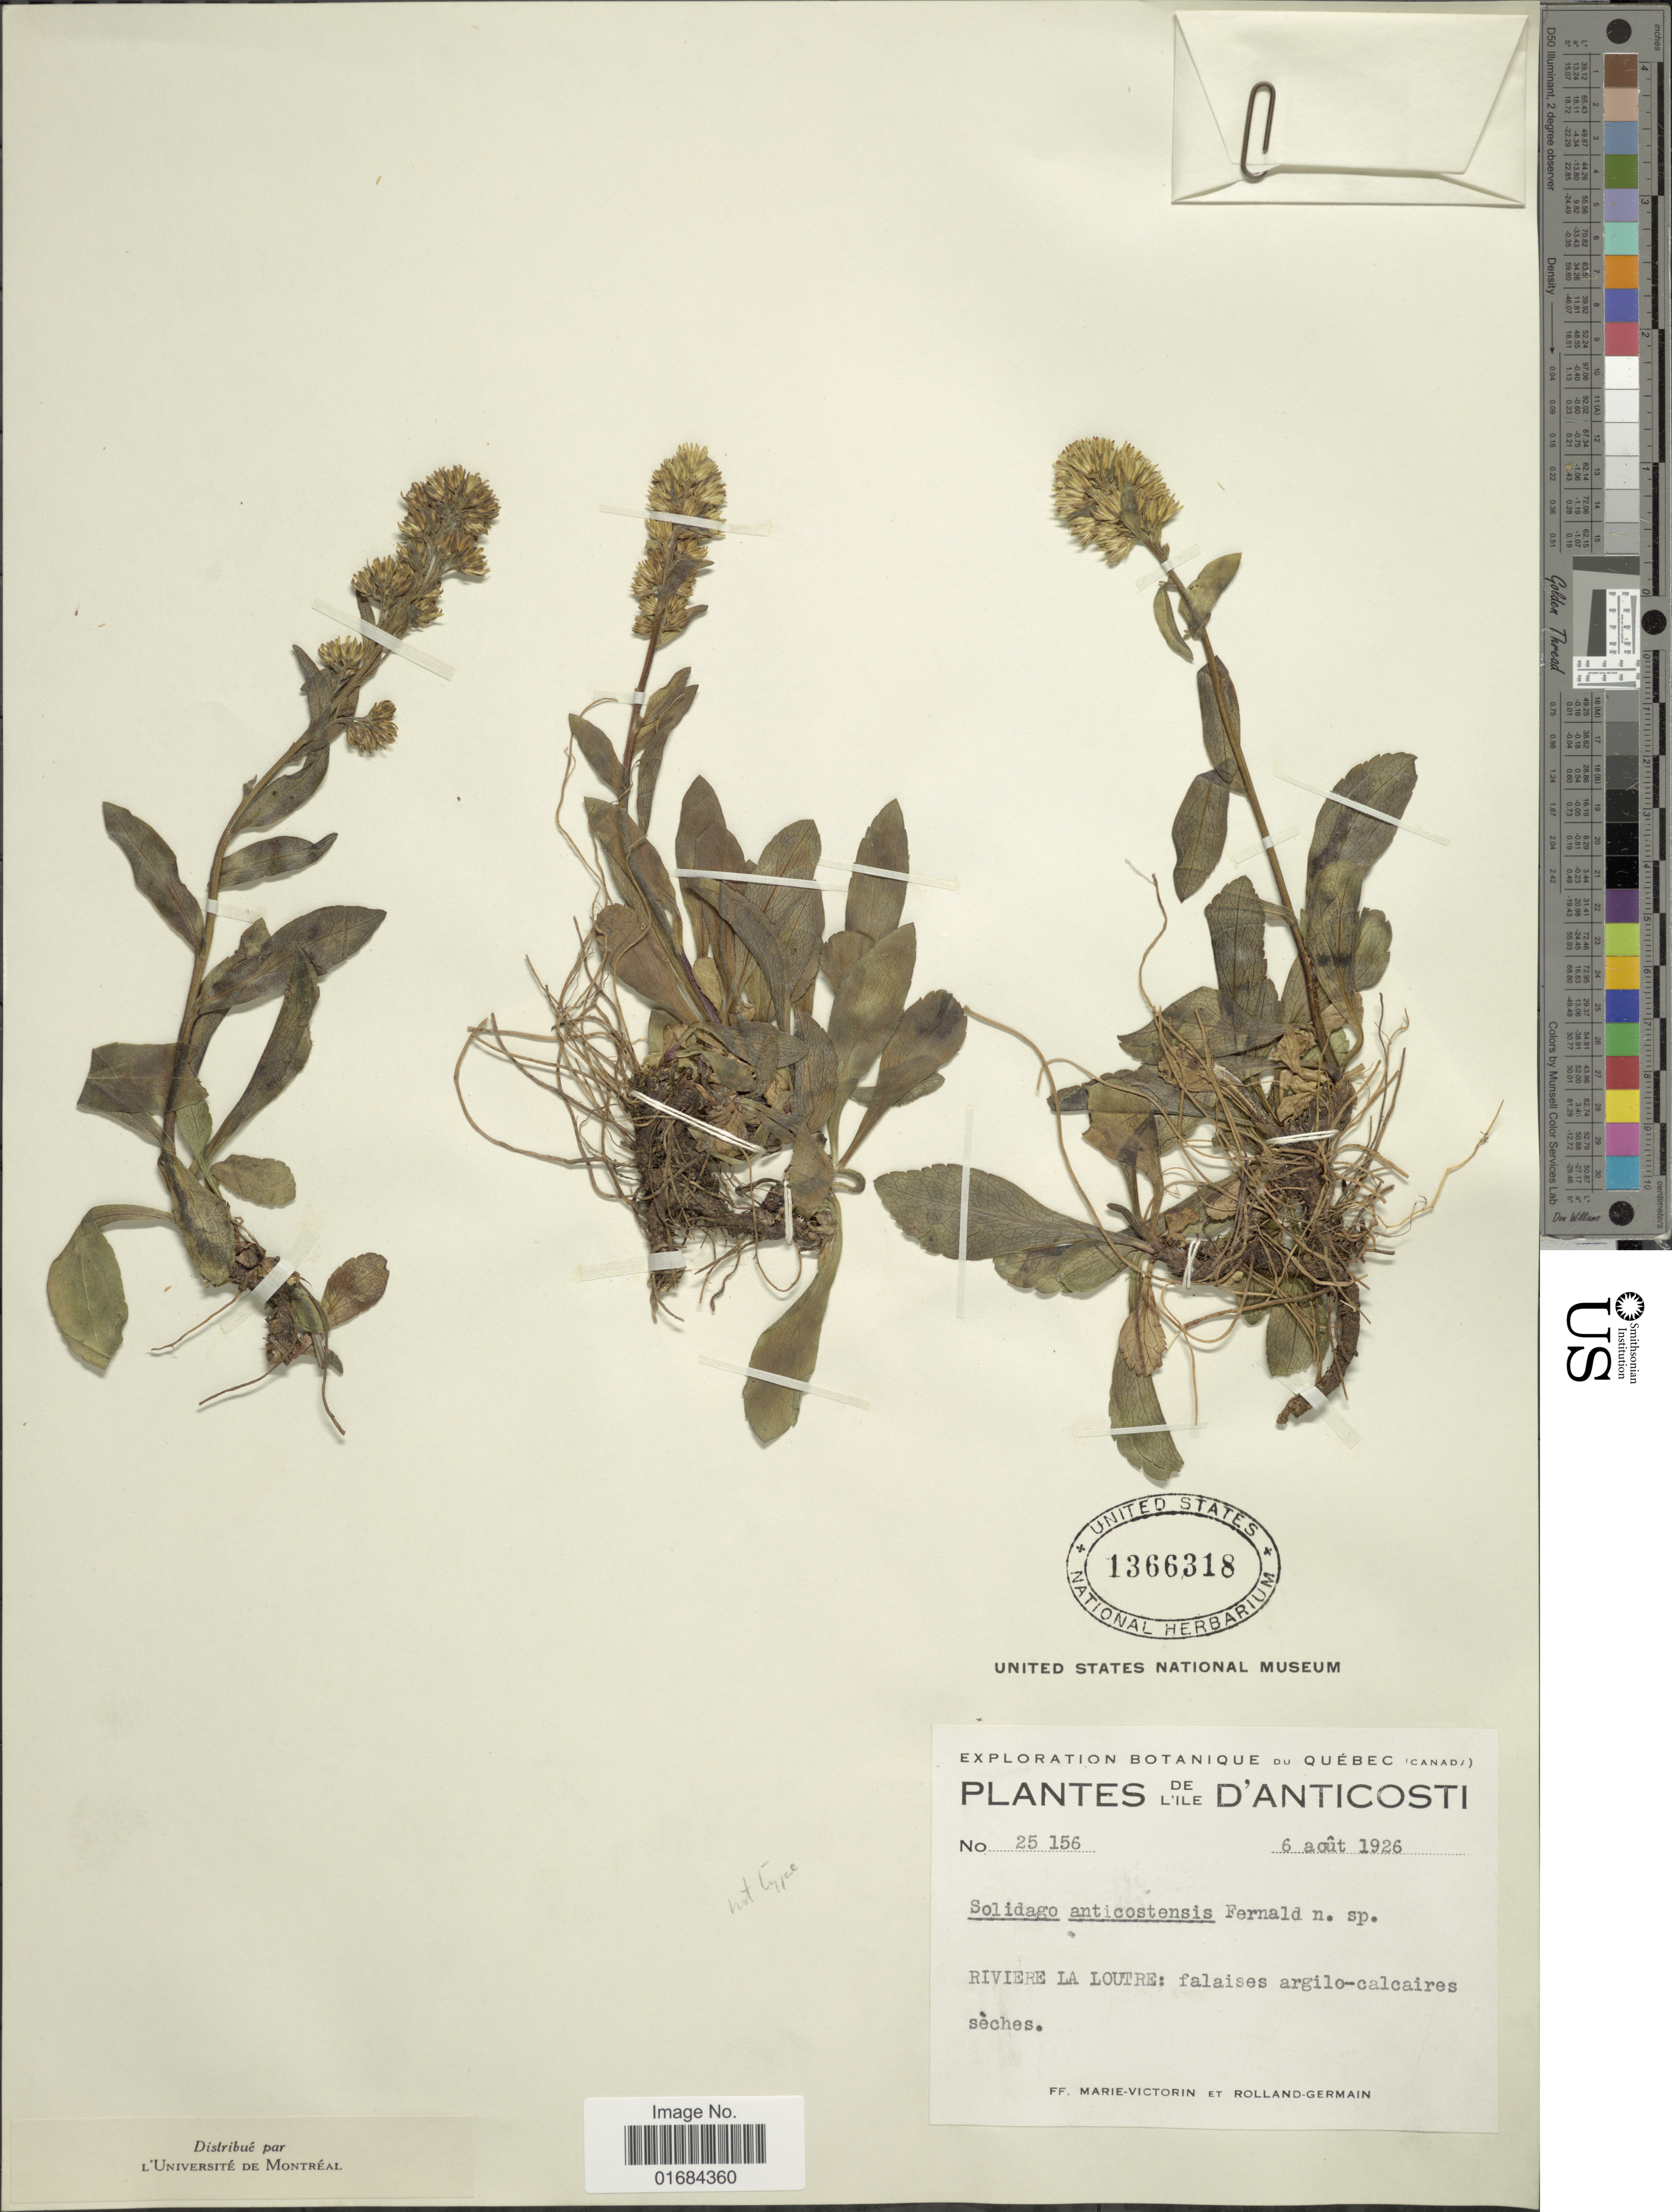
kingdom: Plantae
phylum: Tracheophyta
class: Magnoliopsida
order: Asterales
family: Asteraceae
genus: Solidago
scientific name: Solidago anticostensis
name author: Fernald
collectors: F. Marie-Victorin & Rolland-Germain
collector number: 25156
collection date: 1926-08-06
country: Canada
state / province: Quebec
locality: D'Anticosti, Riviere la Loutre: Falaises argilo-calcaires seches.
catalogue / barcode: US 1366318